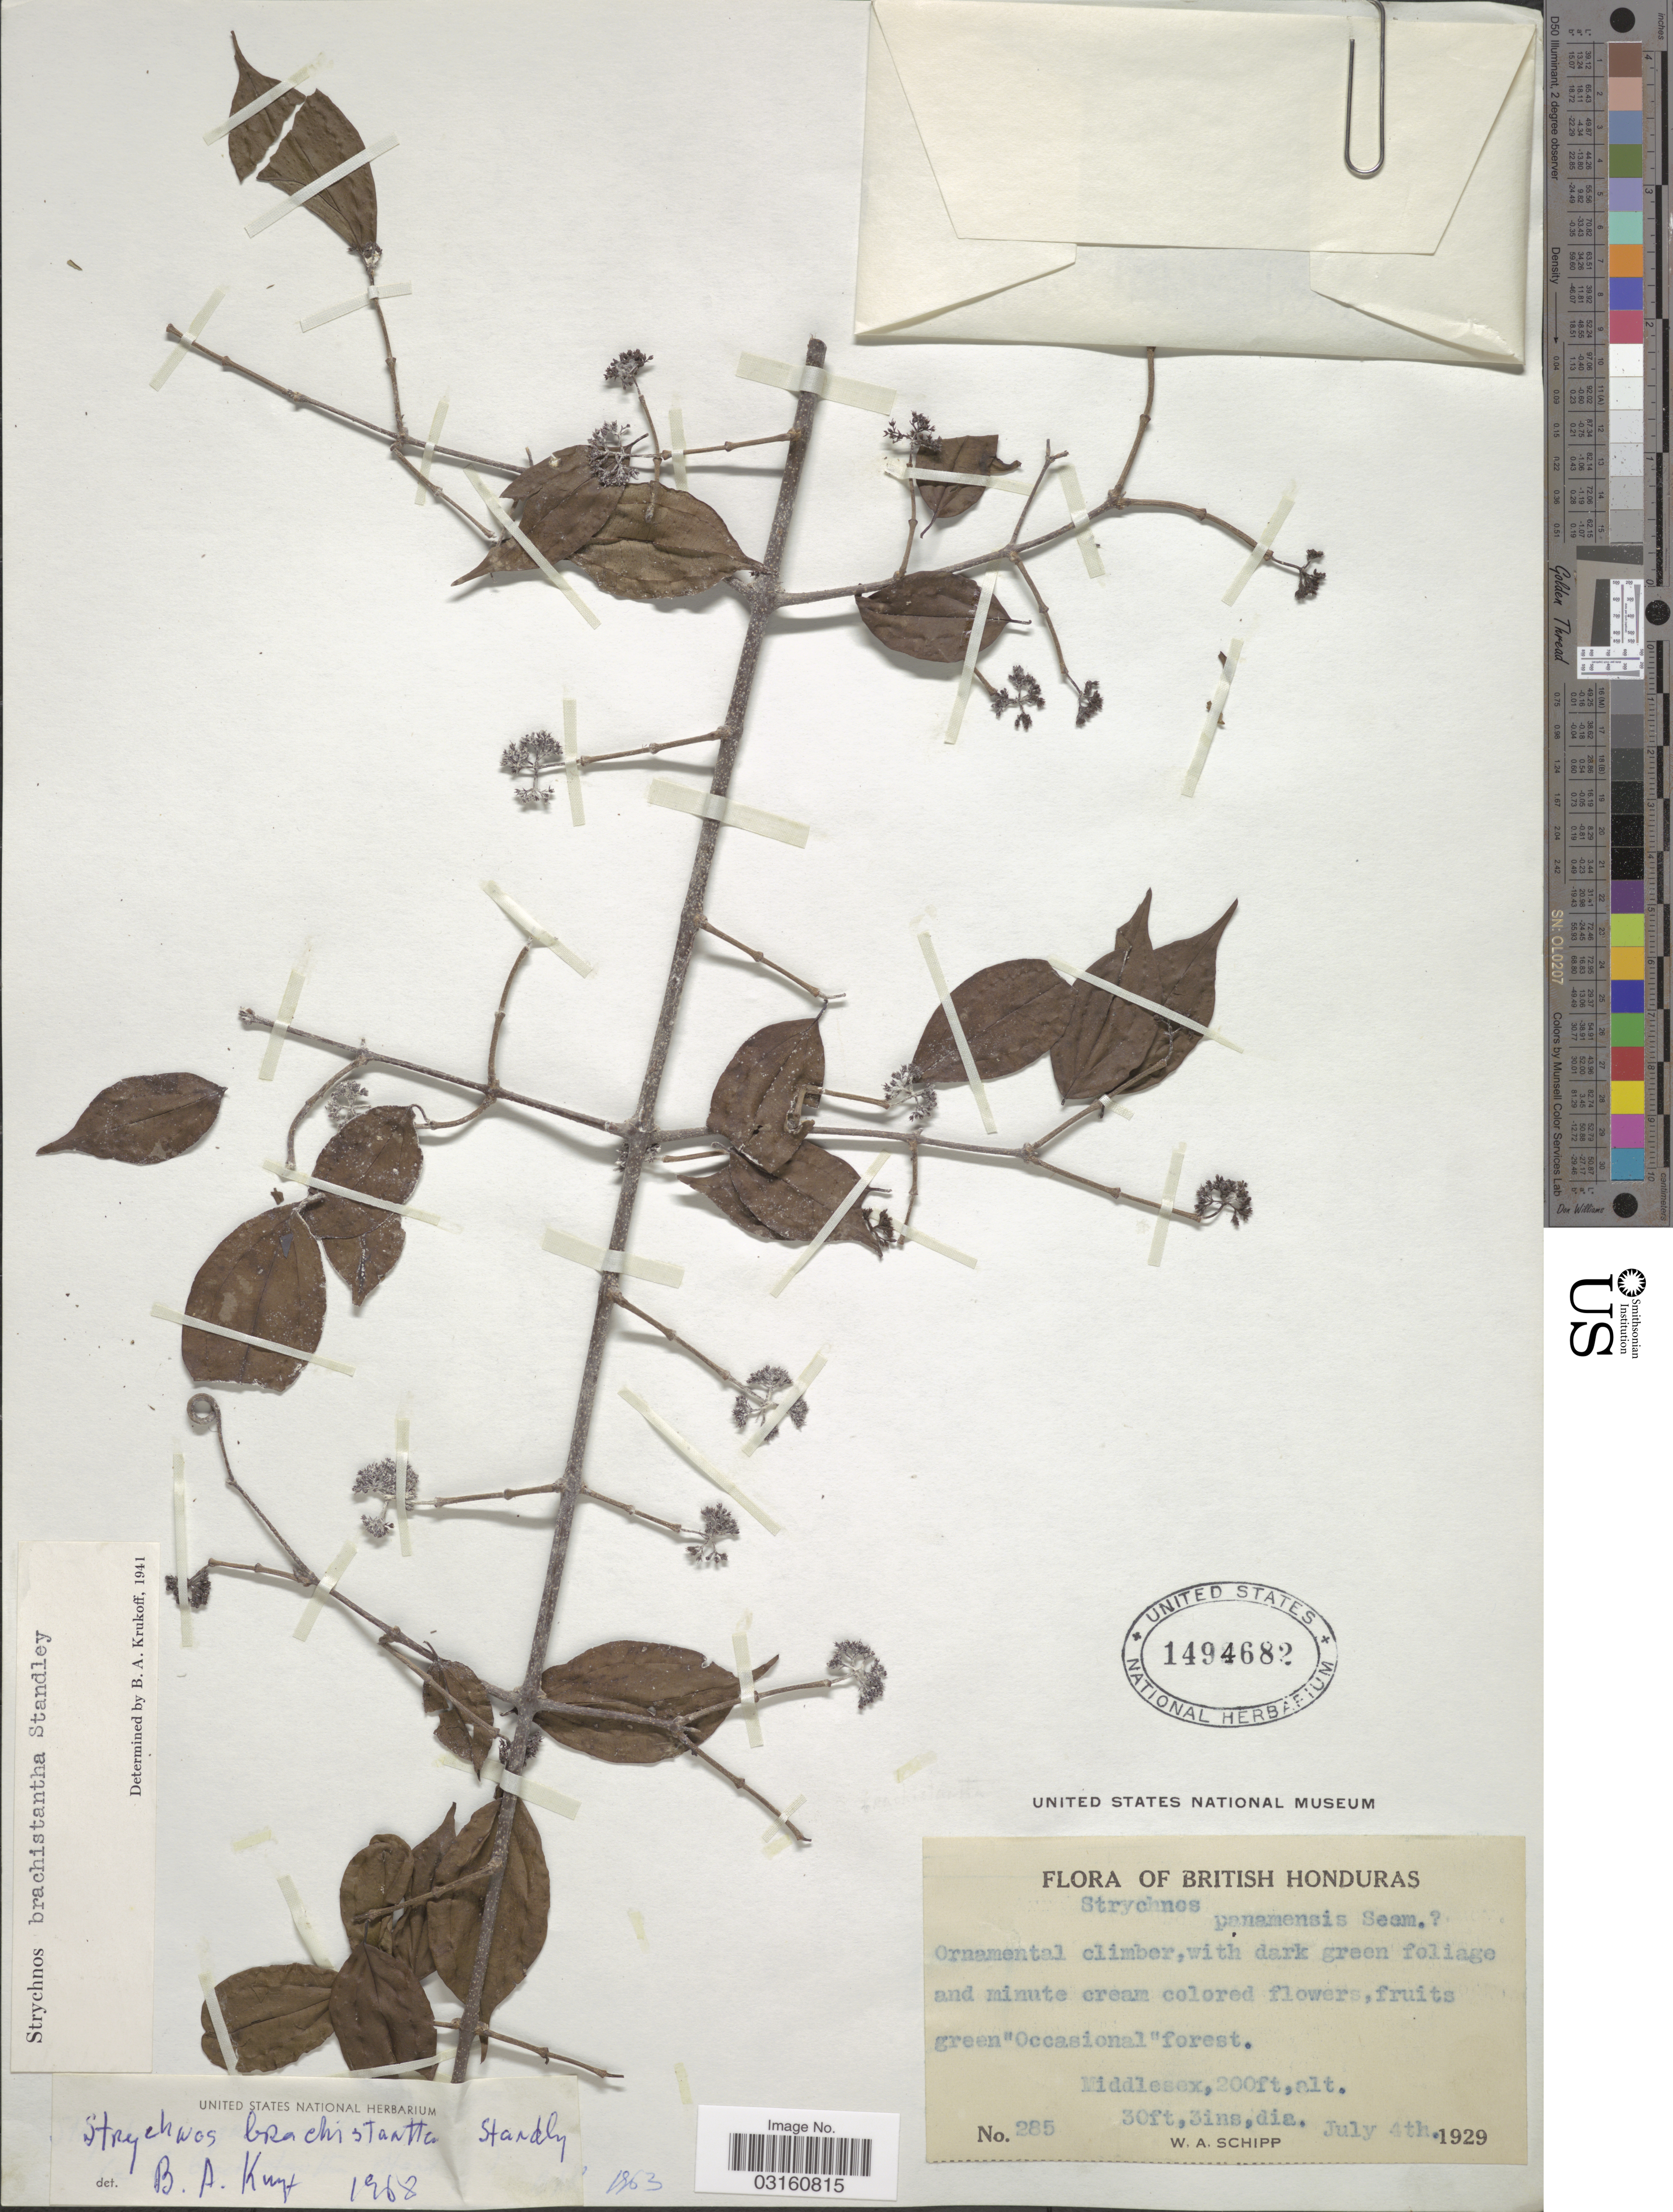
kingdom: Plantae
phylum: Tracheophyta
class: Magnoliopsida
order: Gentianales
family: Loganiaceae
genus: Strychnos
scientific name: Strychnos brachistantha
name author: Standl.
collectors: W. Schipp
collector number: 285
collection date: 1929-07-04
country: Belize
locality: British Honduras. Middlesex.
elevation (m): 61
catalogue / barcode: US 1494682